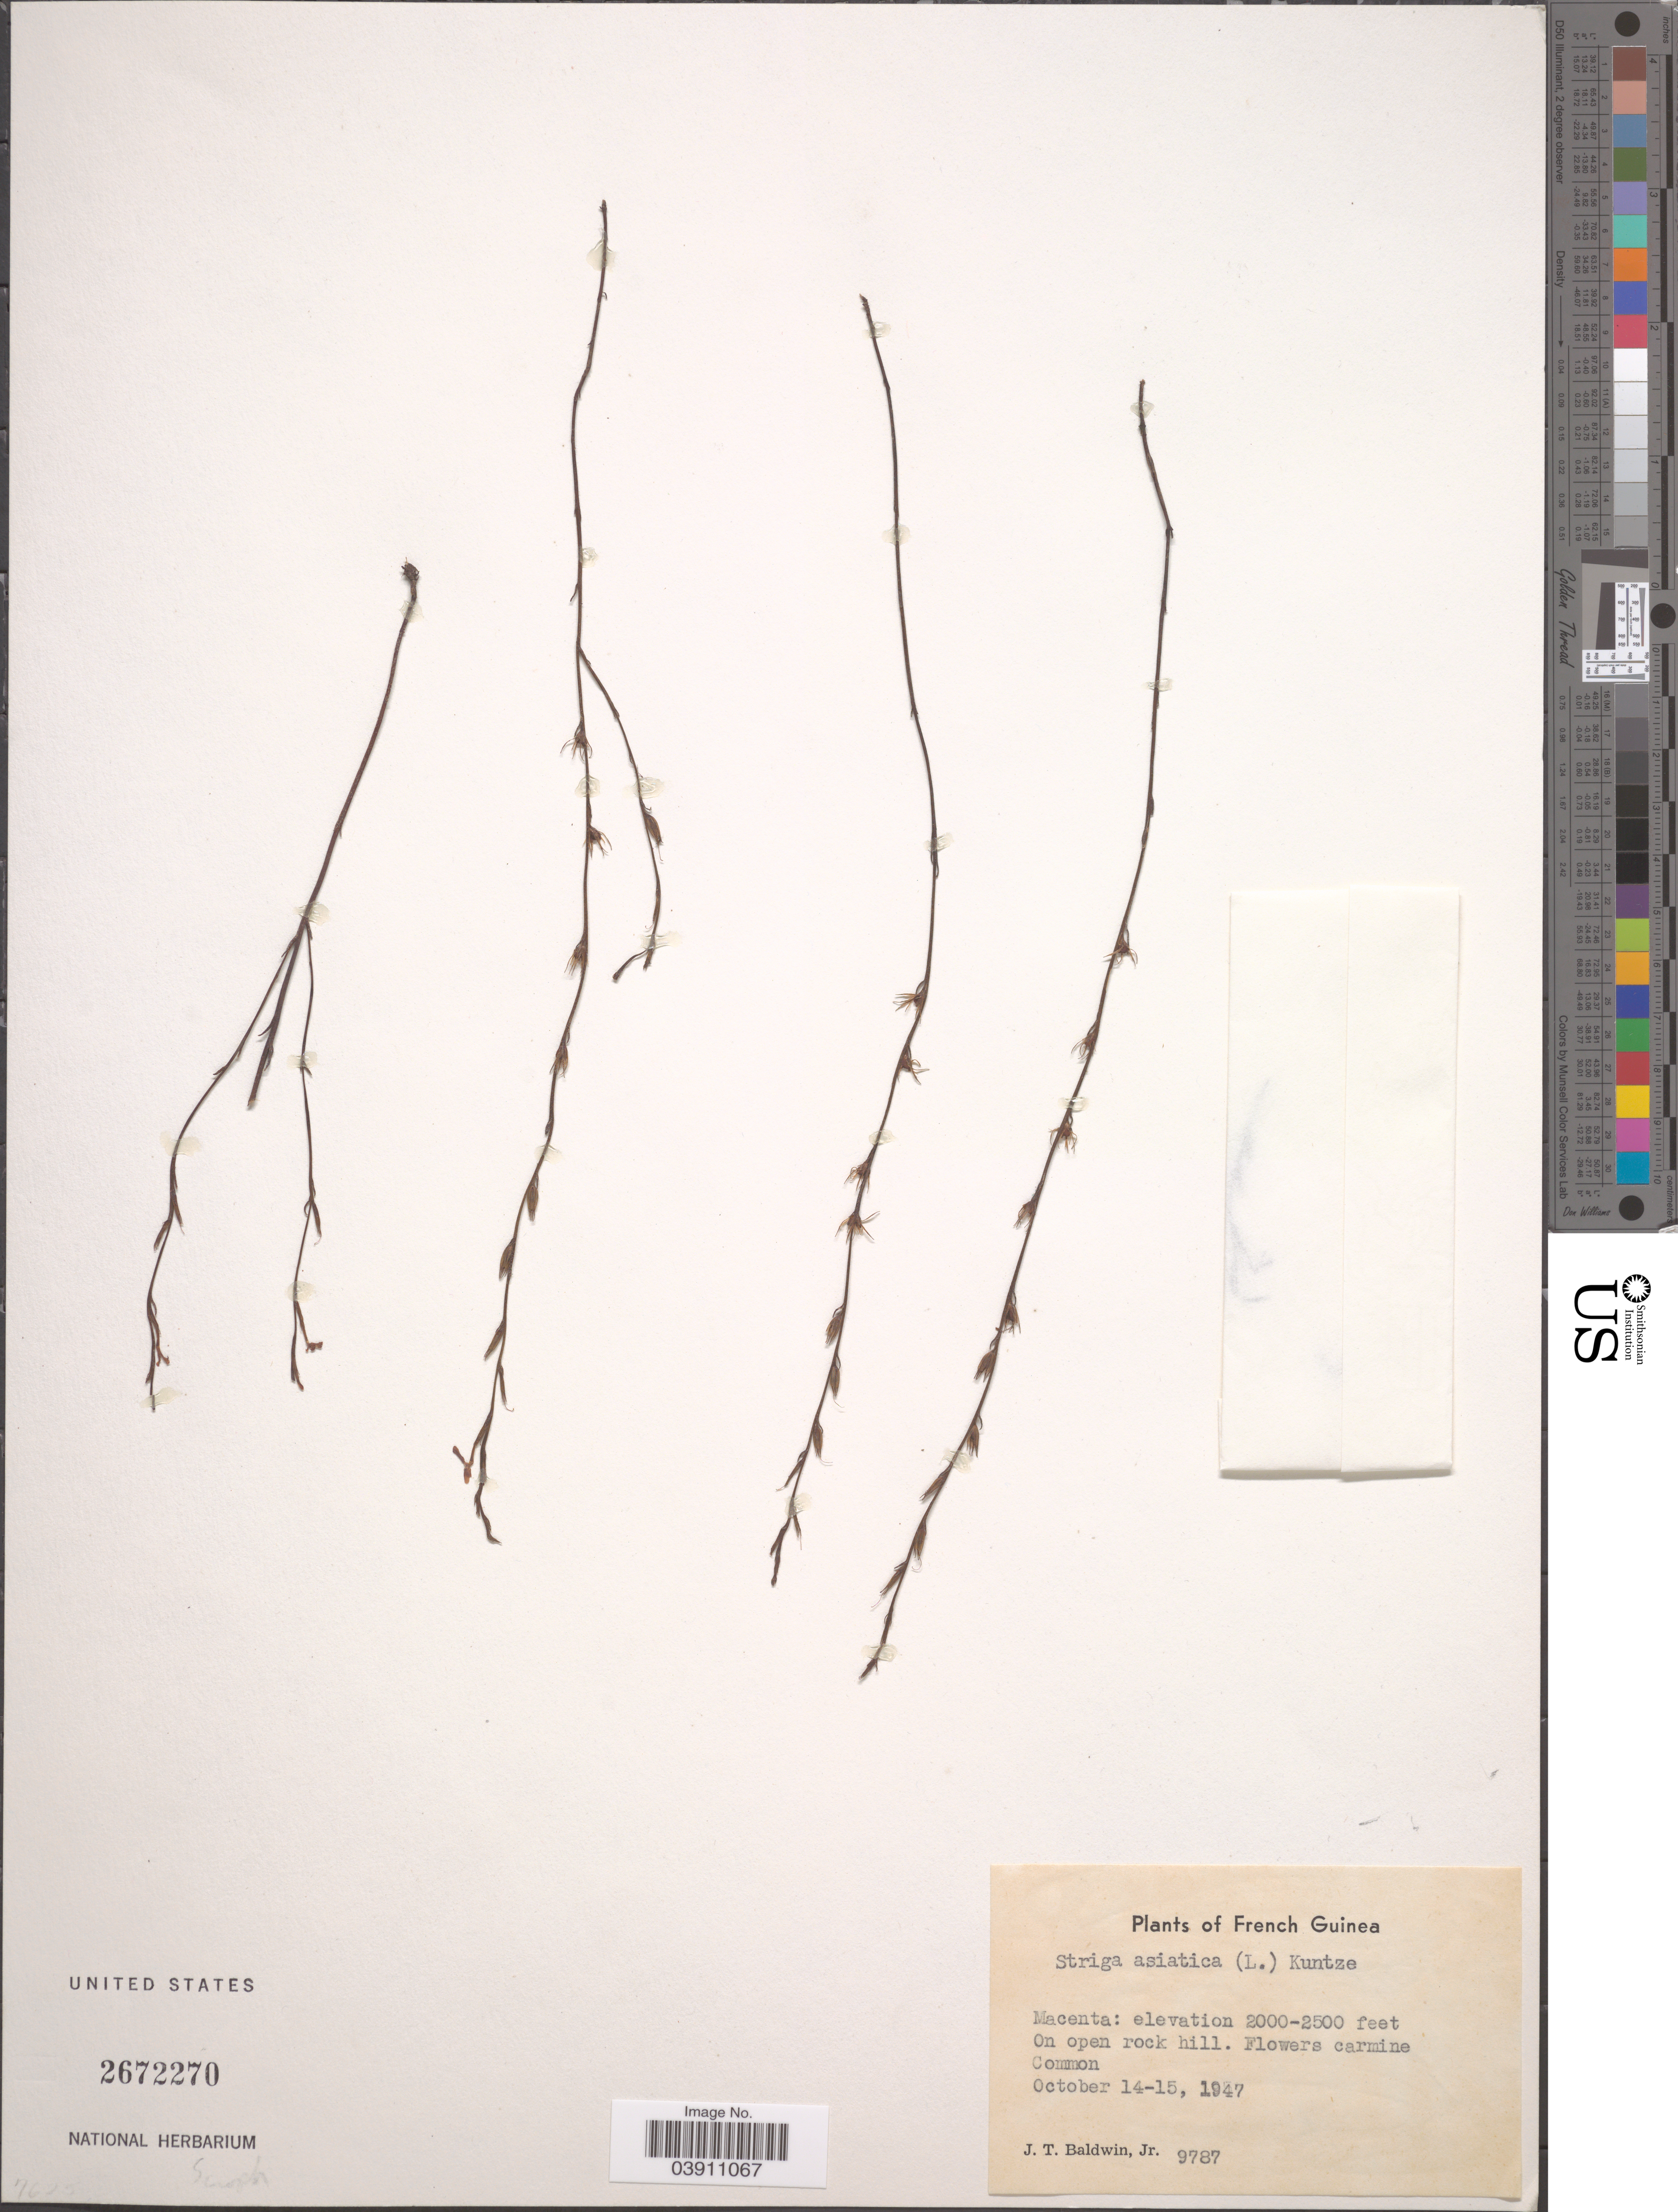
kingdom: Plantae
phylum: Tracheophyta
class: Magnoliopsida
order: Lamiales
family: Orobanchaceae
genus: Striga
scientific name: Striga asiatica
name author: (L.) Kuntze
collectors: J. T. Baldwin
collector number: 9787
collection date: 1947-10-14/1947-10-15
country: French Guiana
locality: Macenta.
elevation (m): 610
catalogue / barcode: US 2672270